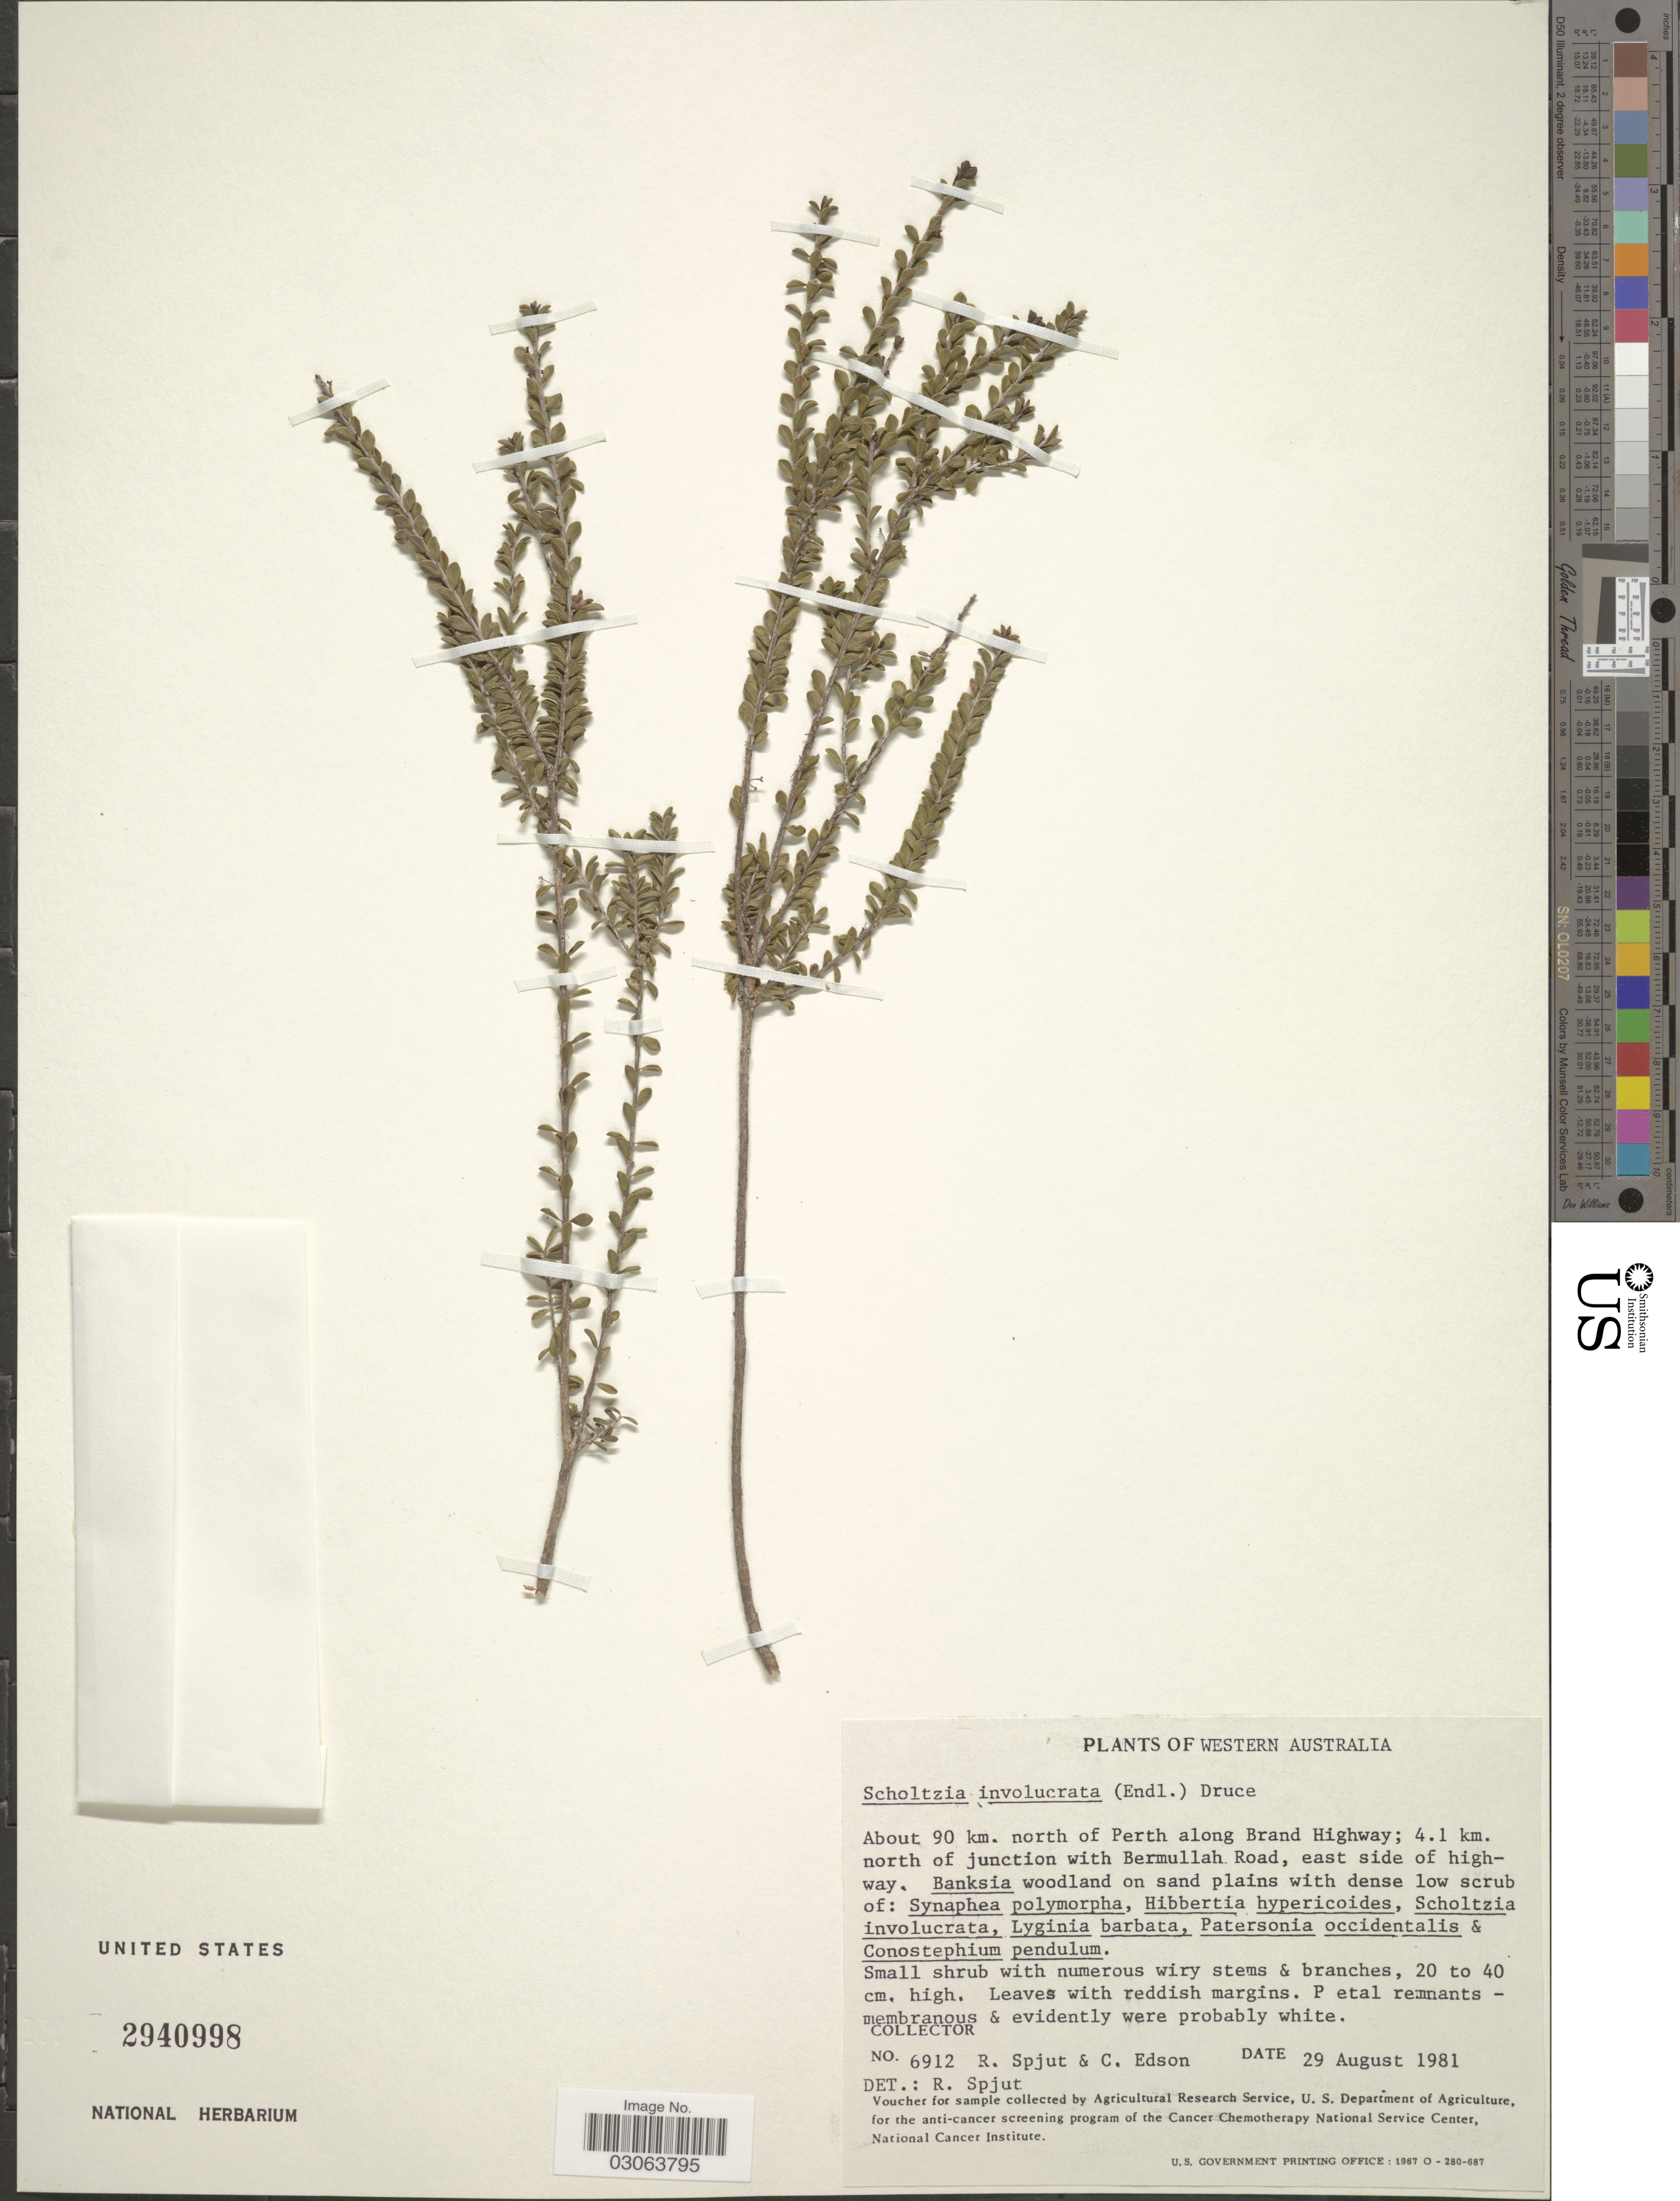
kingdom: Plantae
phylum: Tracheophyta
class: Magnoliopsida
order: Myrtales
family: Myrtaceae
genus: Scholtzia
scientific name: Scholtzia involucrata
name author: Druce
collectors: R. Spjut & C. Edson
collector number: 6912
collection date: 1981-08-29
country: Australia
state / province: Western Australia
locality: About 90 km. north of Perth along Brand Highway; 4.1 km. north of junction with Bermullah Road, east side of highway.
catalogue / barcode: US 2940998